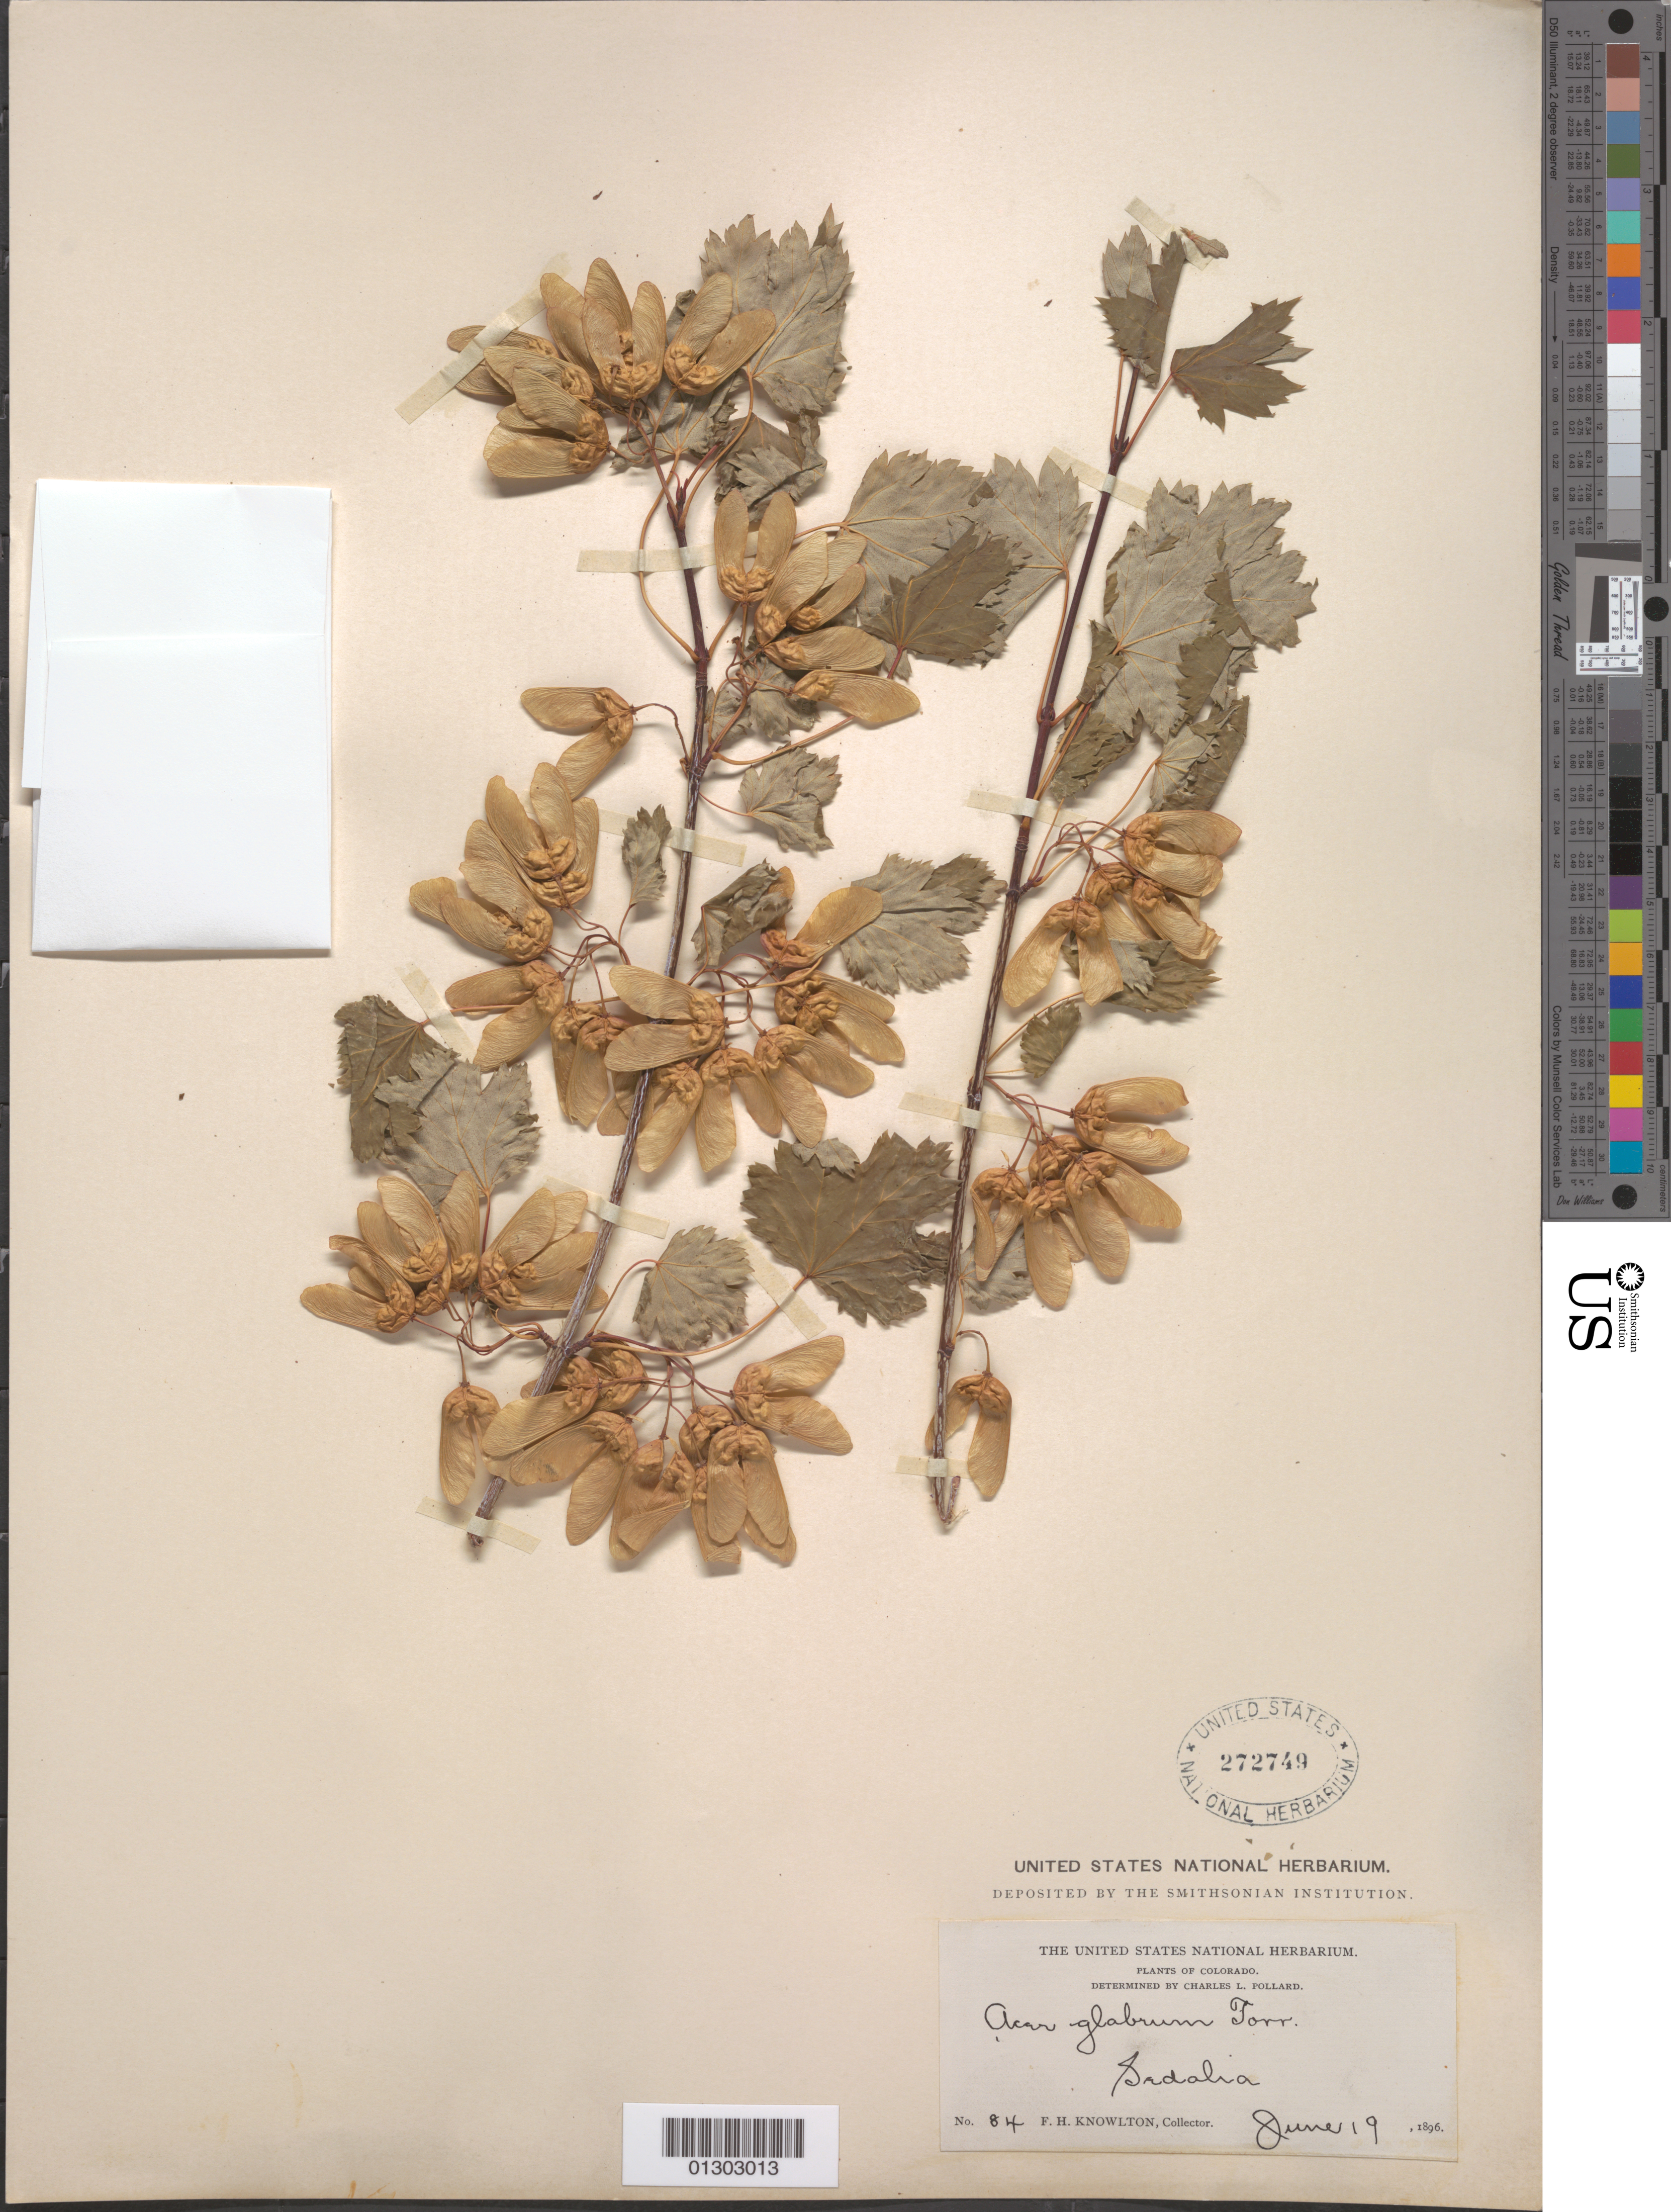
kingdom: Plantae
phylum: Tracheophyta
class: Magnoliopsida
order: Sapindales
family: Sapindaceae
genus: Acer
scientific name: Acer glabrum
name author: Torr.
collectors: F. H. Knowlton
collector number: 84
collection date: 1896-06-19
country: United States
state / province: Colorado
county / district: Douglas County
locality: Sedalia.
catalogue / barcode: US 272749